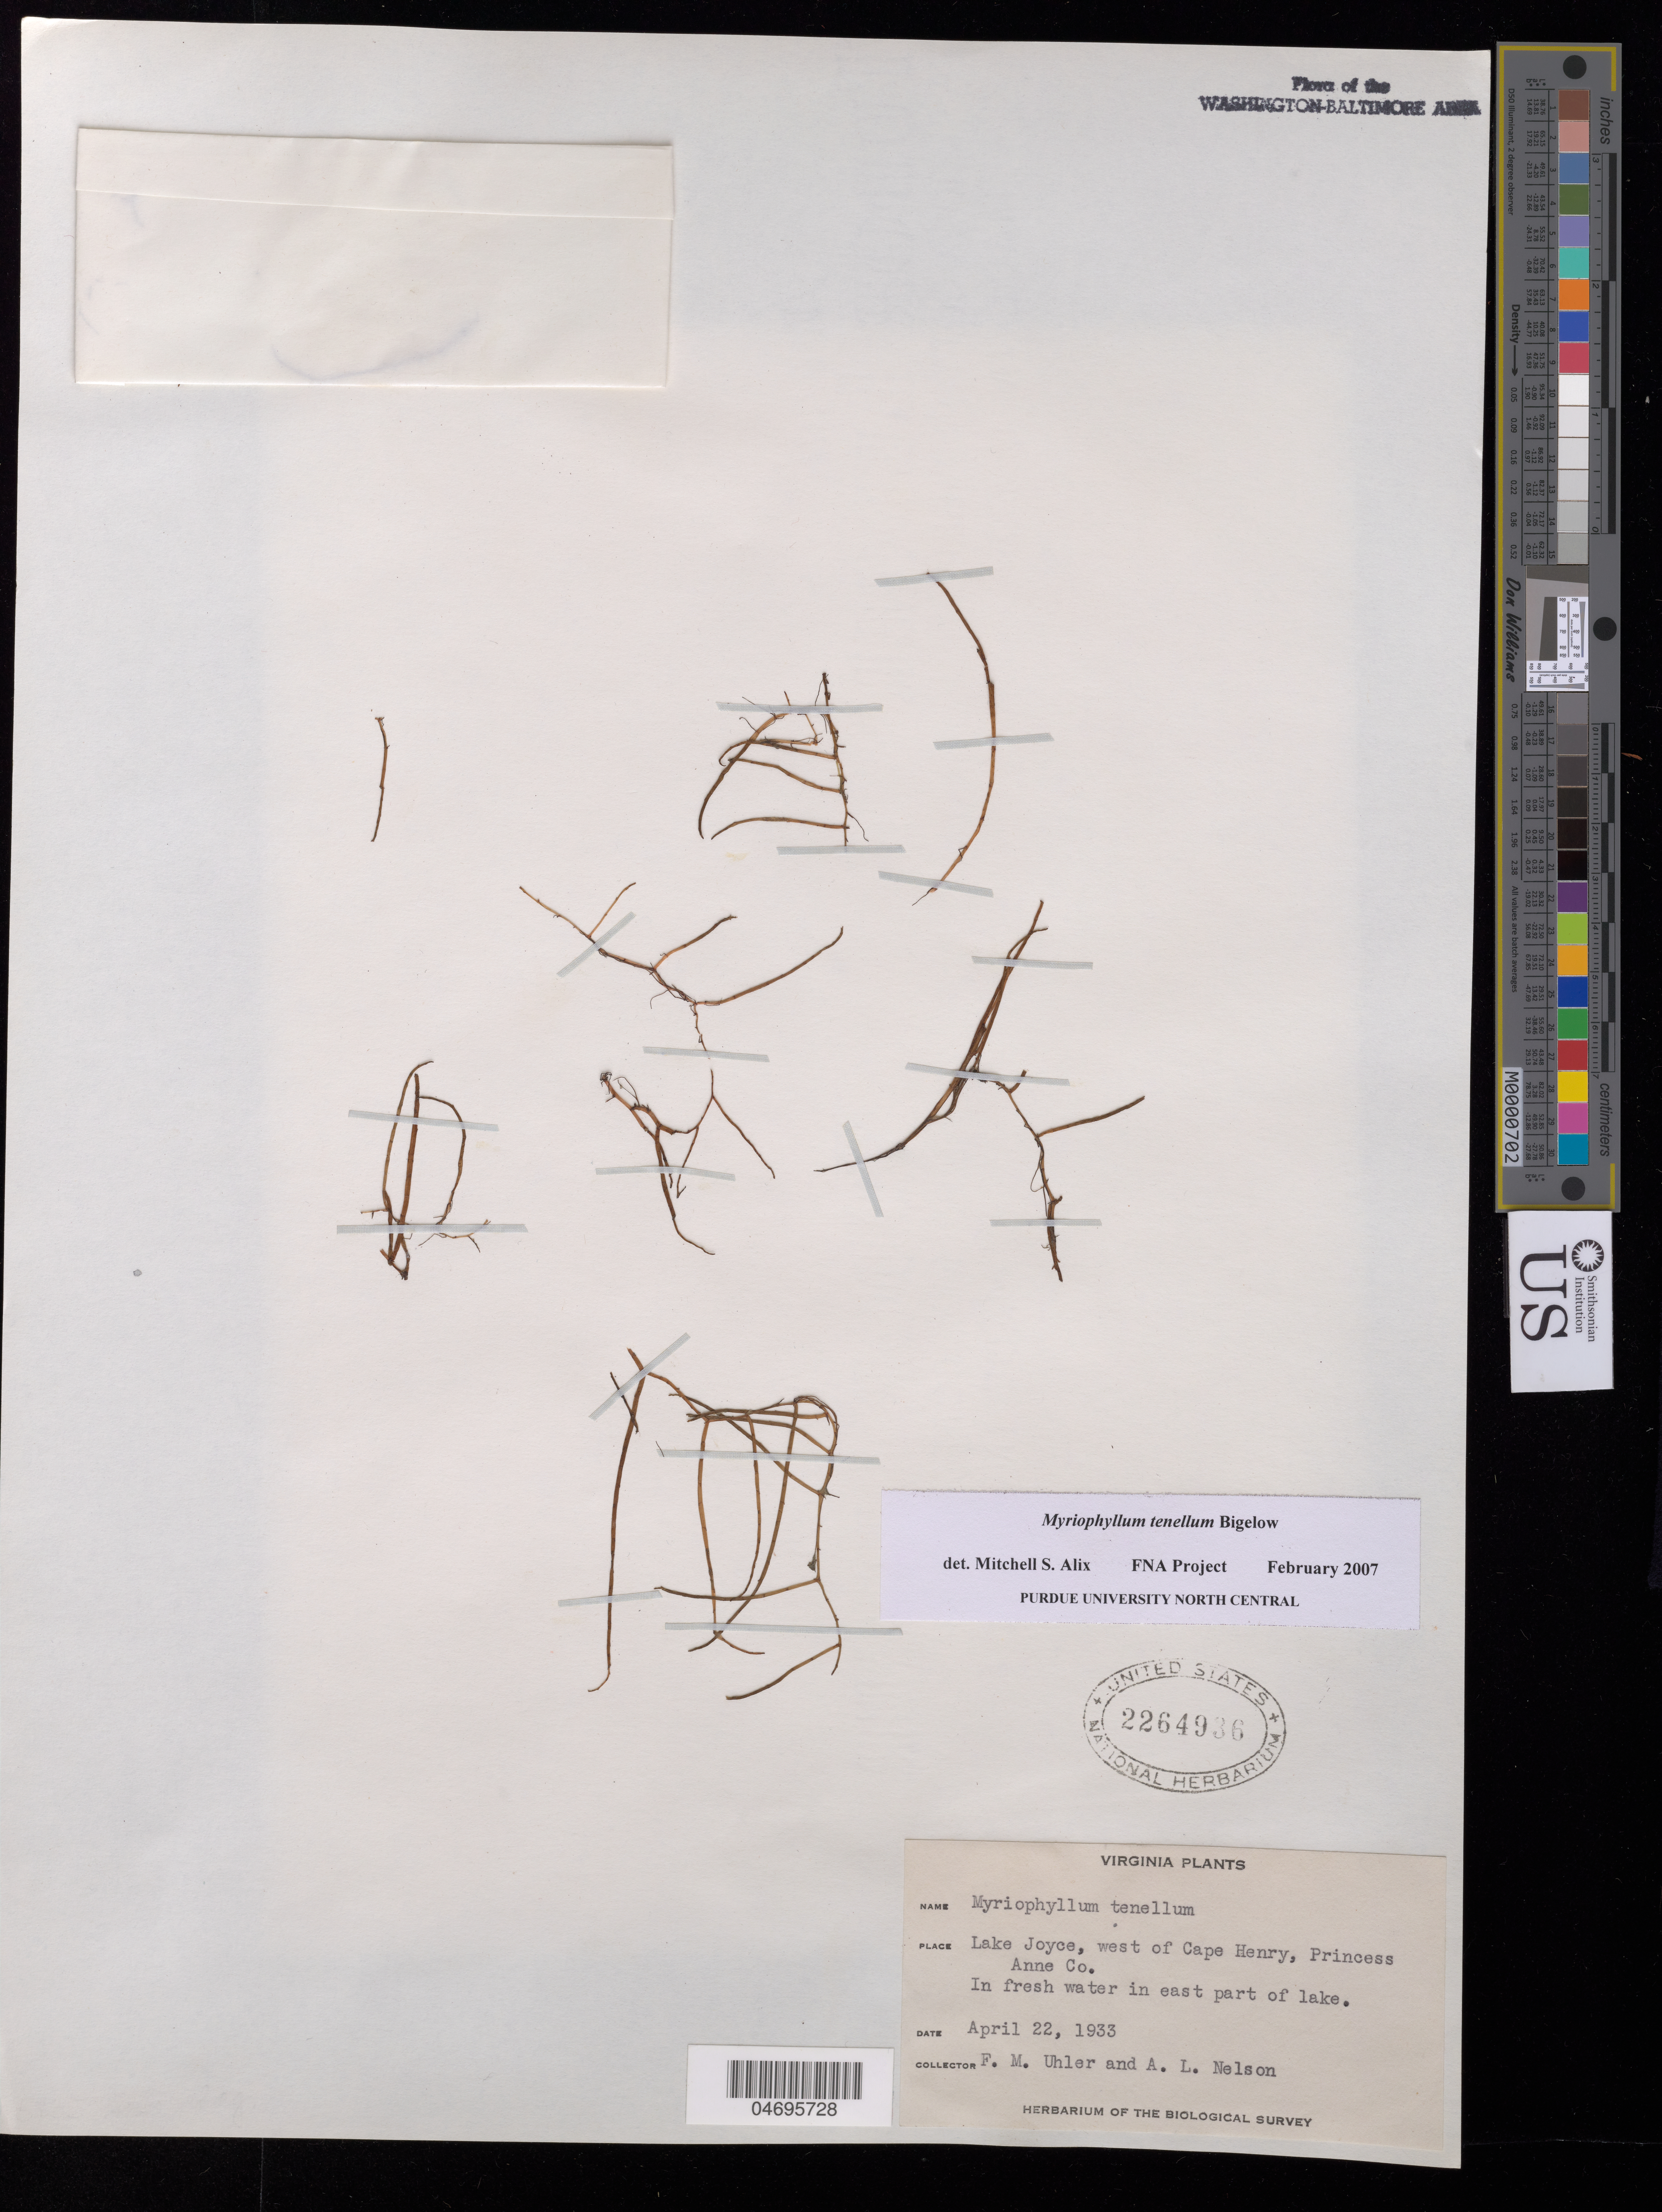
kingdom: Plantae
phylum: Tracheophyta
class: Magnoliopsida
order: Saxifragales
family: Haloragaceae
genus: Myriophyllum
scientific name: Myriophyllum tenellum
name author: Bigelow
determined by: Alix, M. S.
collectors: F. M. Uhler & A. L. Nelson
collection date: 1933-04-22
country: United States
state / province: Virginia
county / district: City of Virginia Beach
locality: Lake Joyce, west of Cape Henry, Princess Anne County.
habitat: In fresh water in east part of lake.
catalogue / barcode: US 2264936